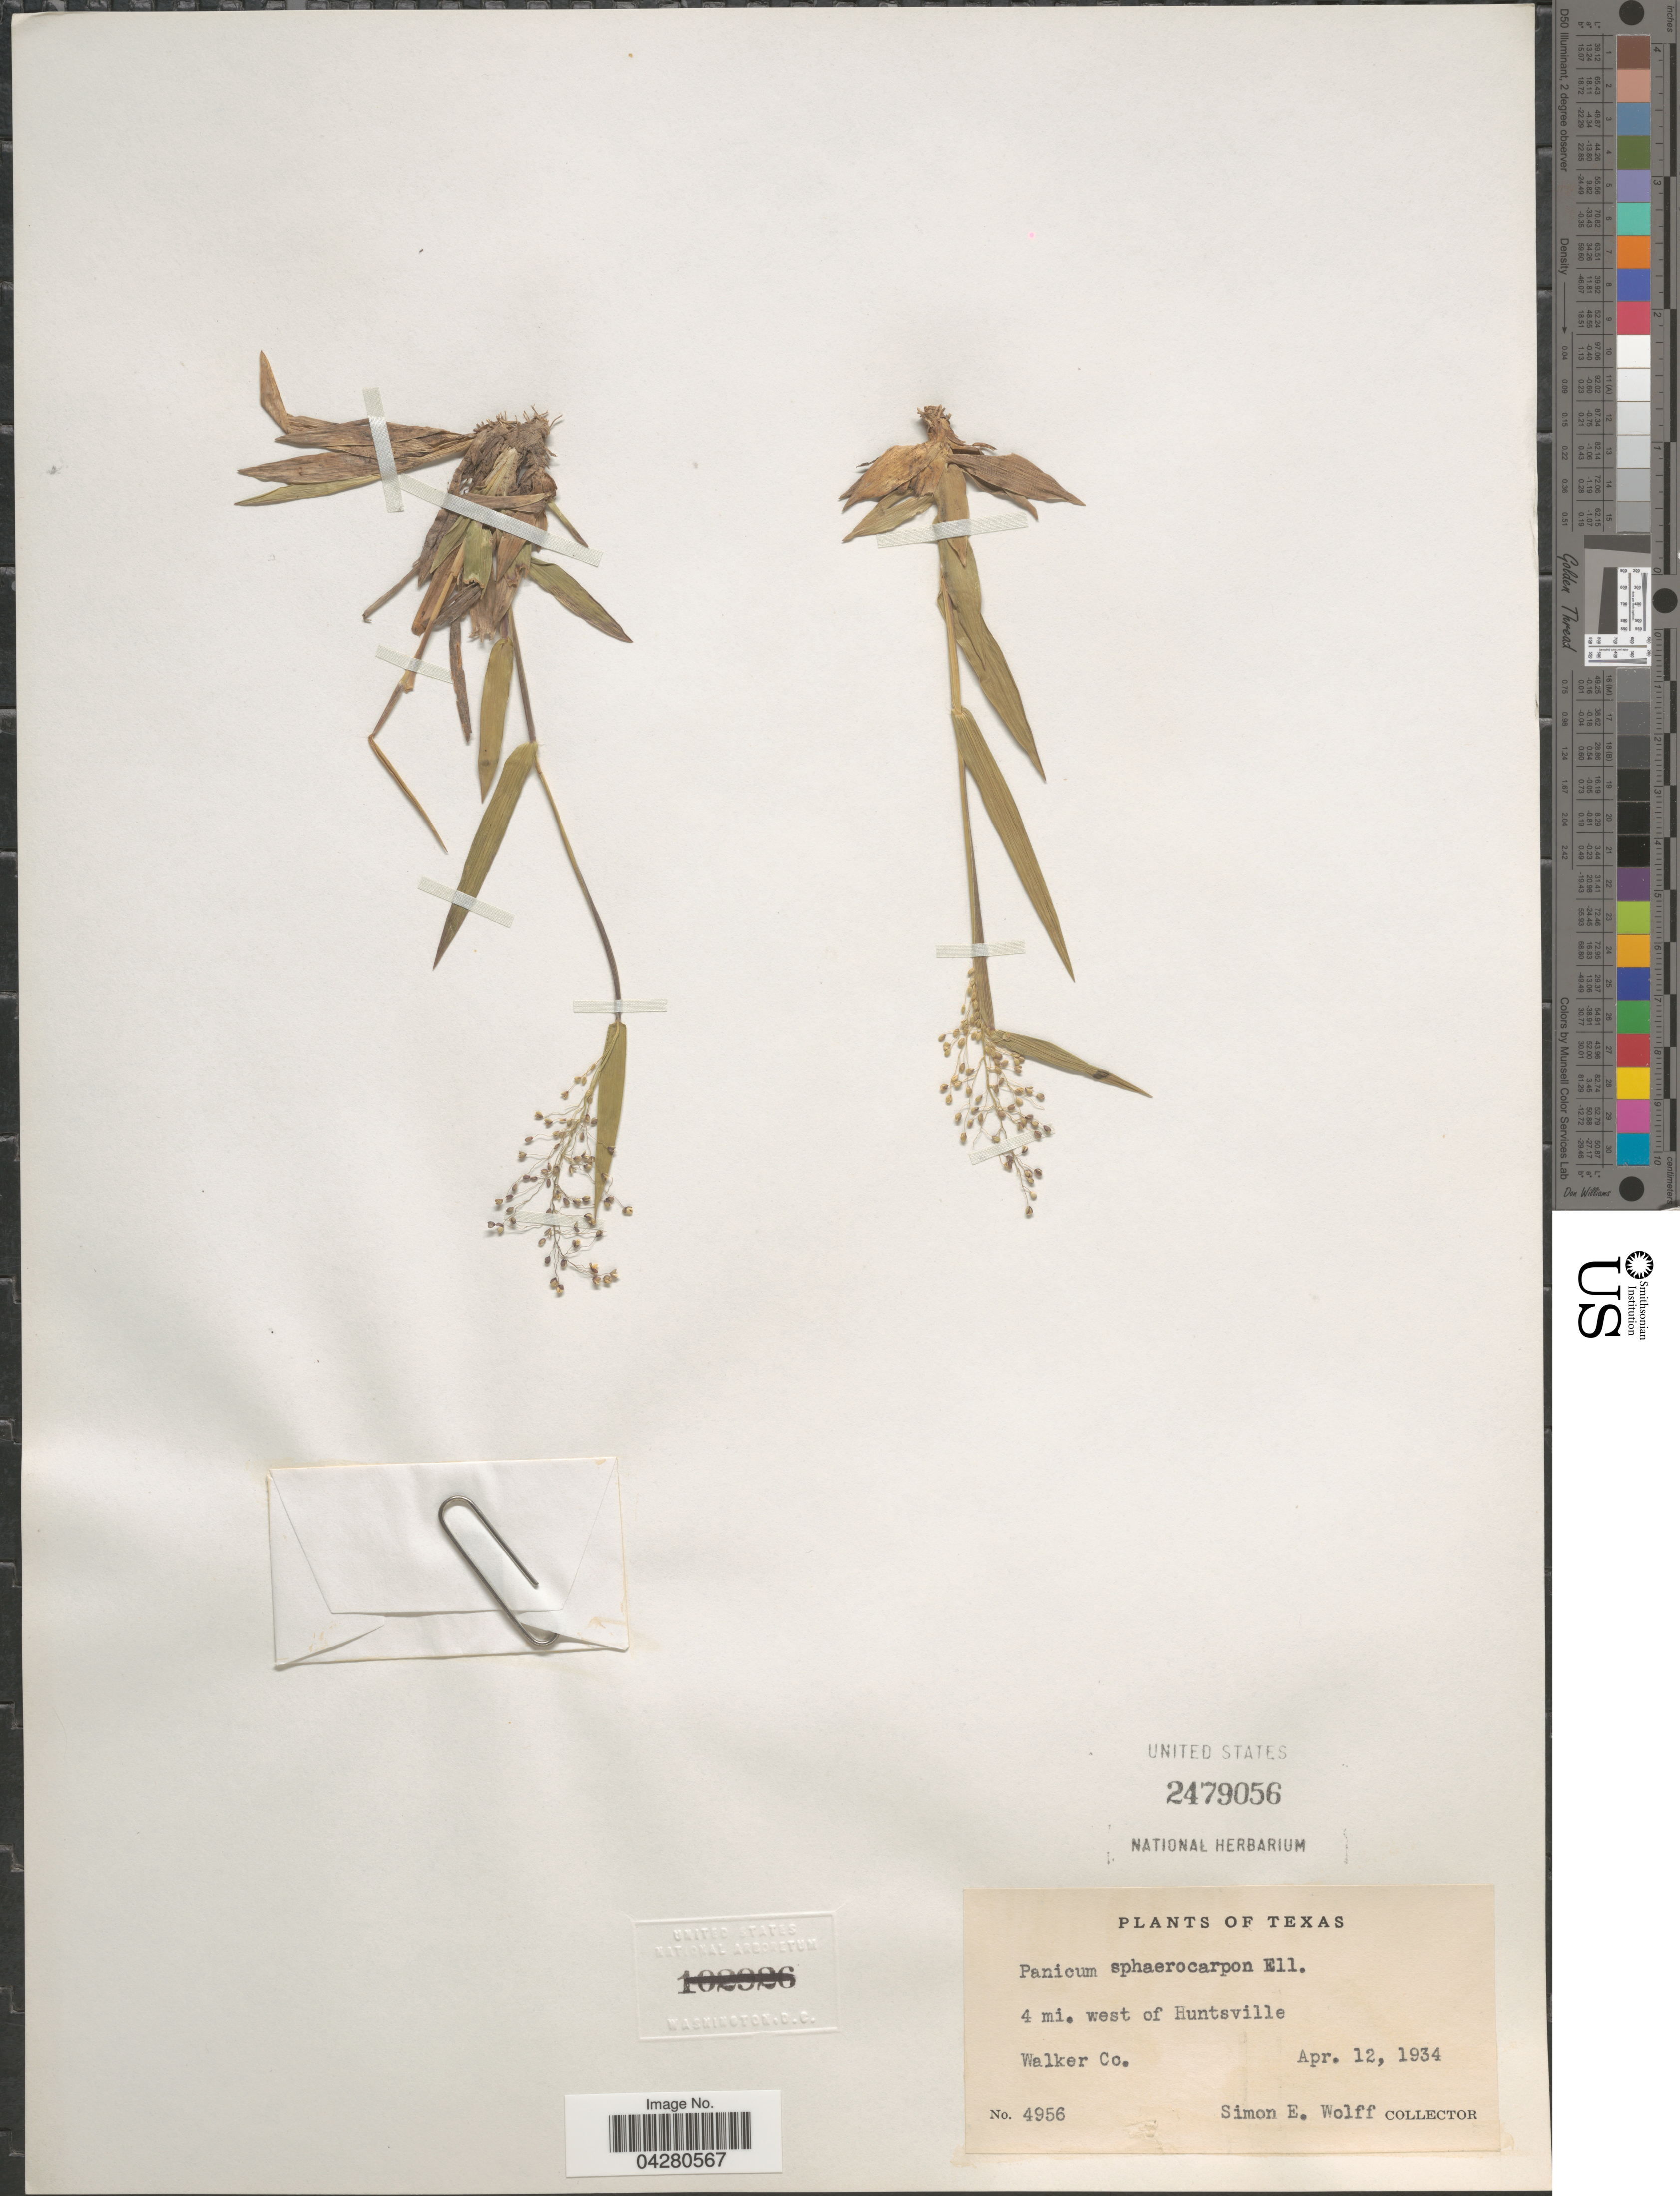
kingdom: Plantae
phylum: Tracheophyta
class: Liliopsida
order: Poales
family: Poaceae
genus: Dichanthelium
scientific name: Dichanthelium dichotomum var. dichotomum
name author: (L.) Gould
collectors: S. E. Wolff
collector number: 4956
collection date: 1934-04-12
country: United States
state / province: Texas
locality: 4 mi. west of Huntsville. Walker Co.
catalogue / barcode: US 2479056